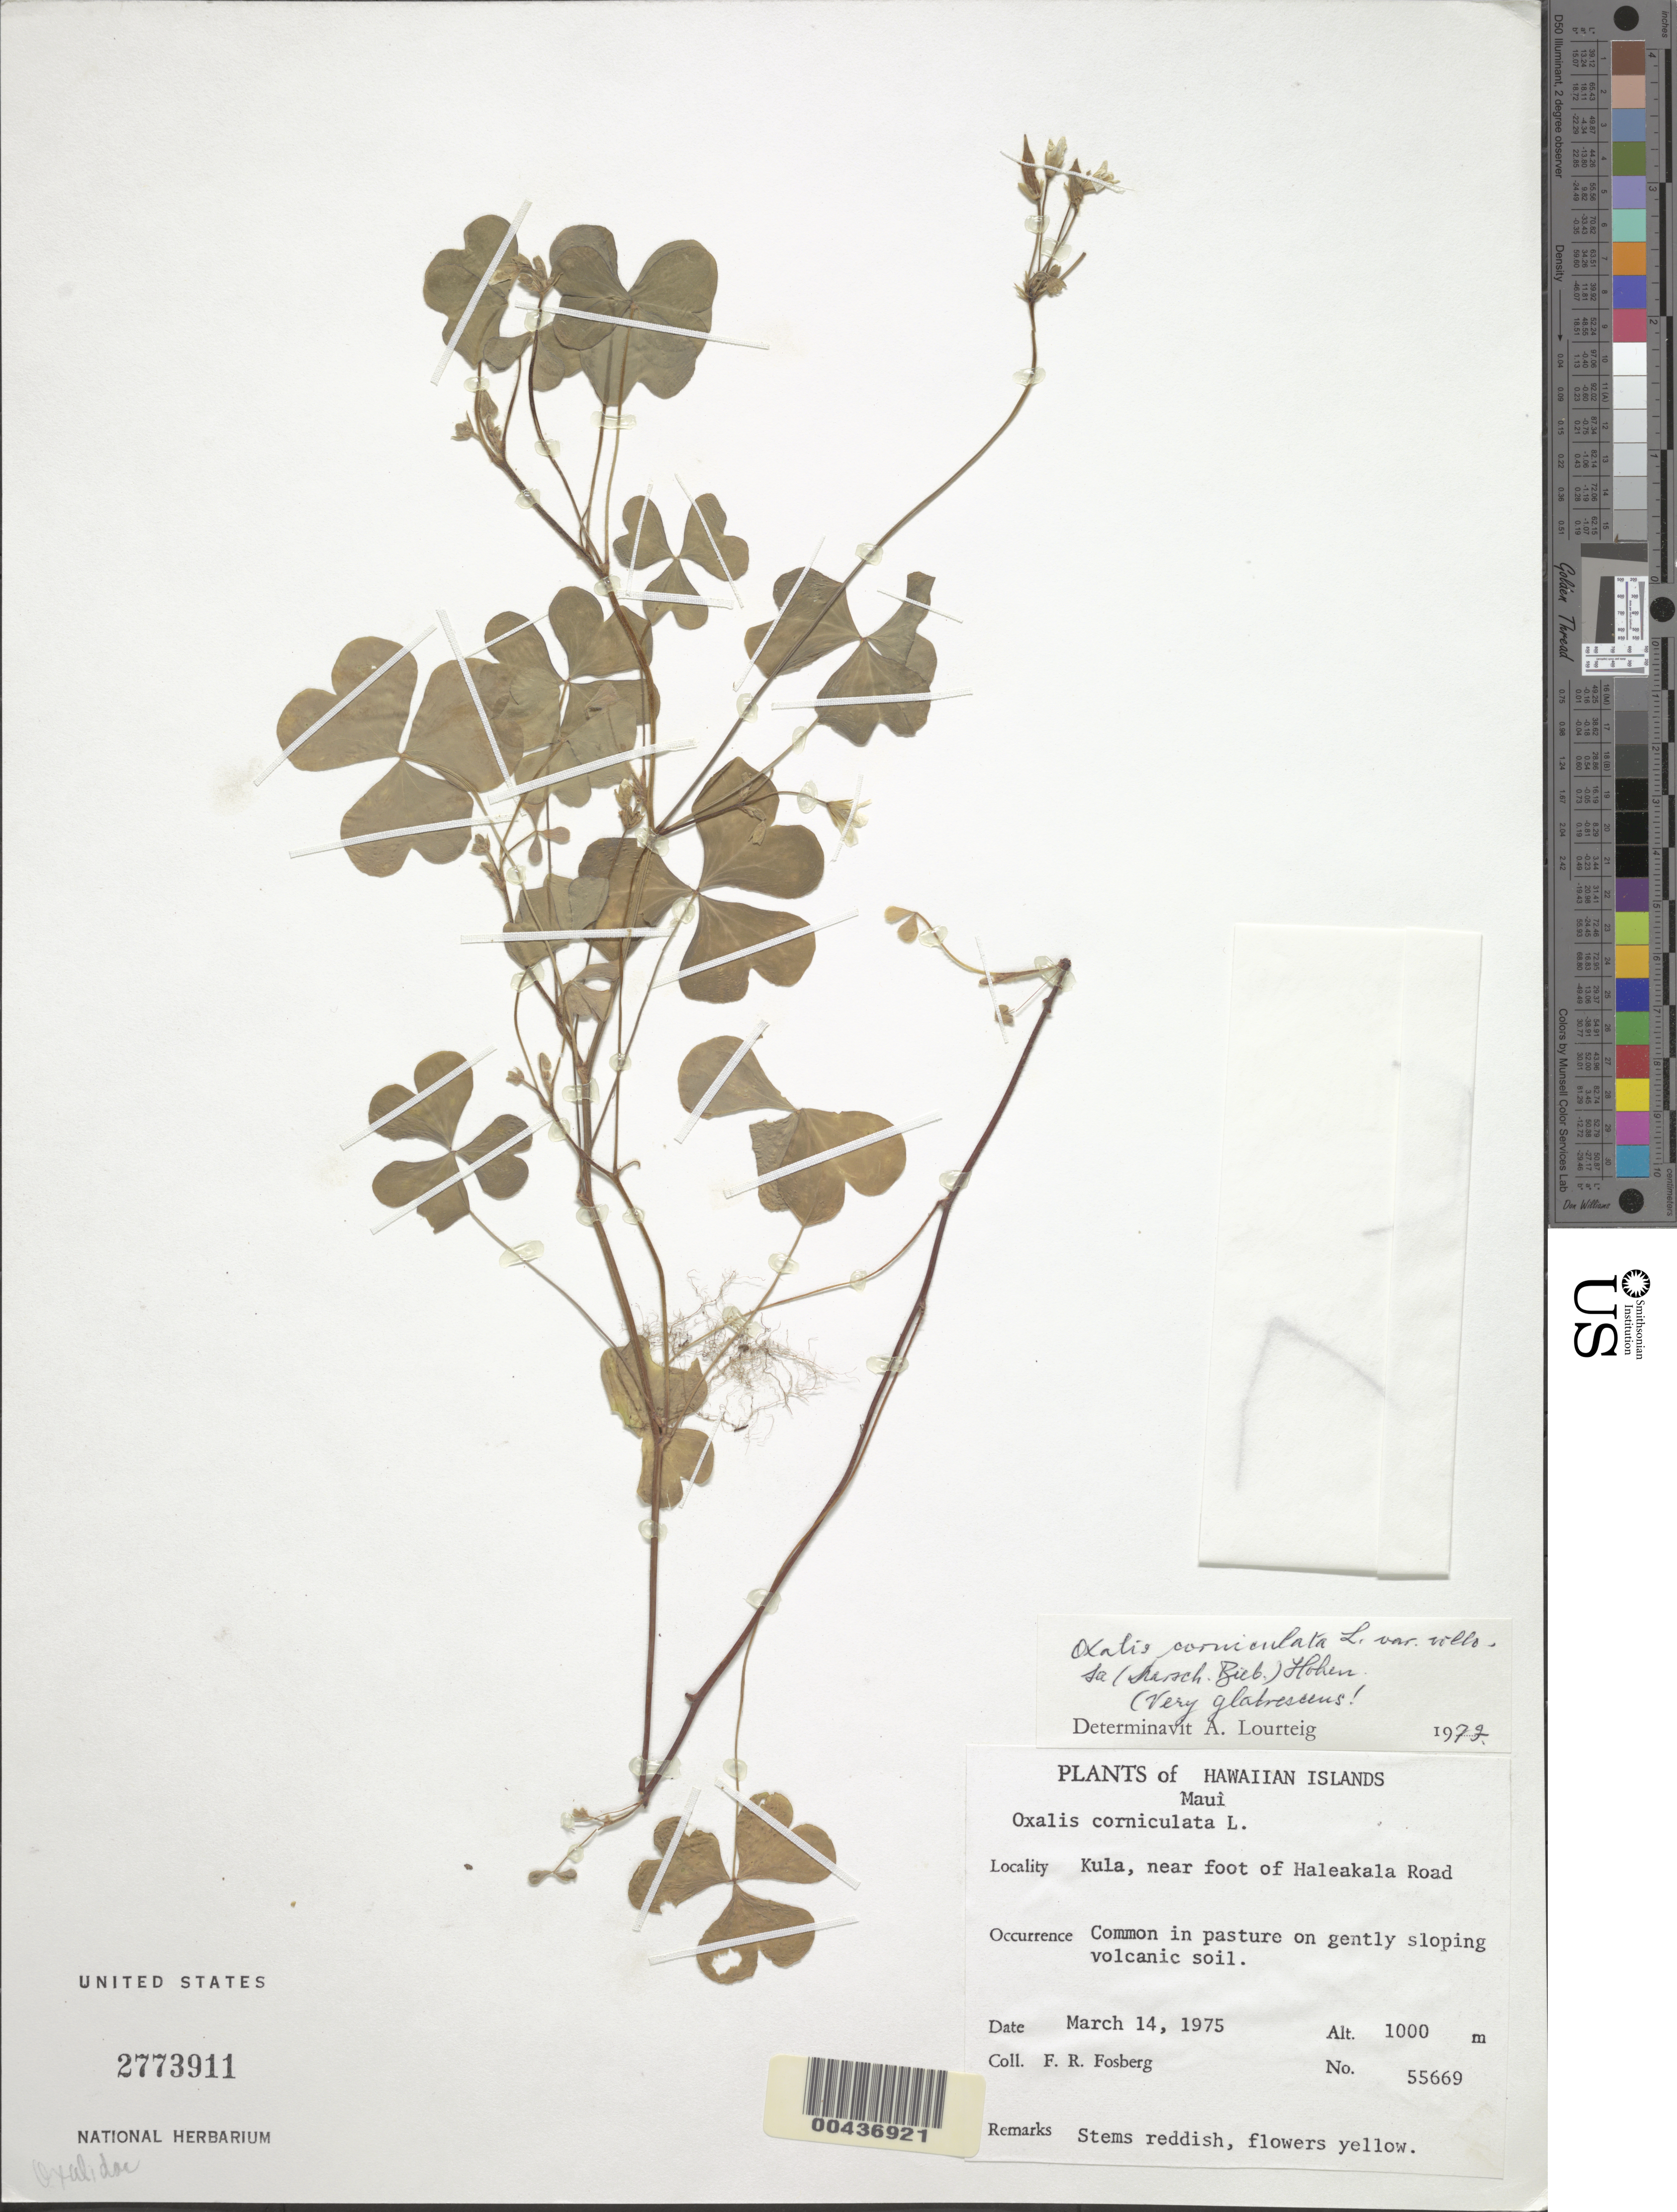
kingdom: Plantae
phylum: Tracheophyta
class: Magnoliopsida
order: Oxalidales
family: Oxalidaceae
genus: Oxalis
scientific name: Oxalis corniculata var. villosa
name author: (M. Bieb.) Hohen.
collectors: F. R. Fosberg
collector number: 55669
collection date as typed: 14 Mar 1975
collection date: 1975-03-14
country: United States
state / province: Hawaii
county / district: Maui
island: Maui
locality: Kula, near foot of Haleakala Road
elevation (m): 1000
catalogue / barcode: US 2773911